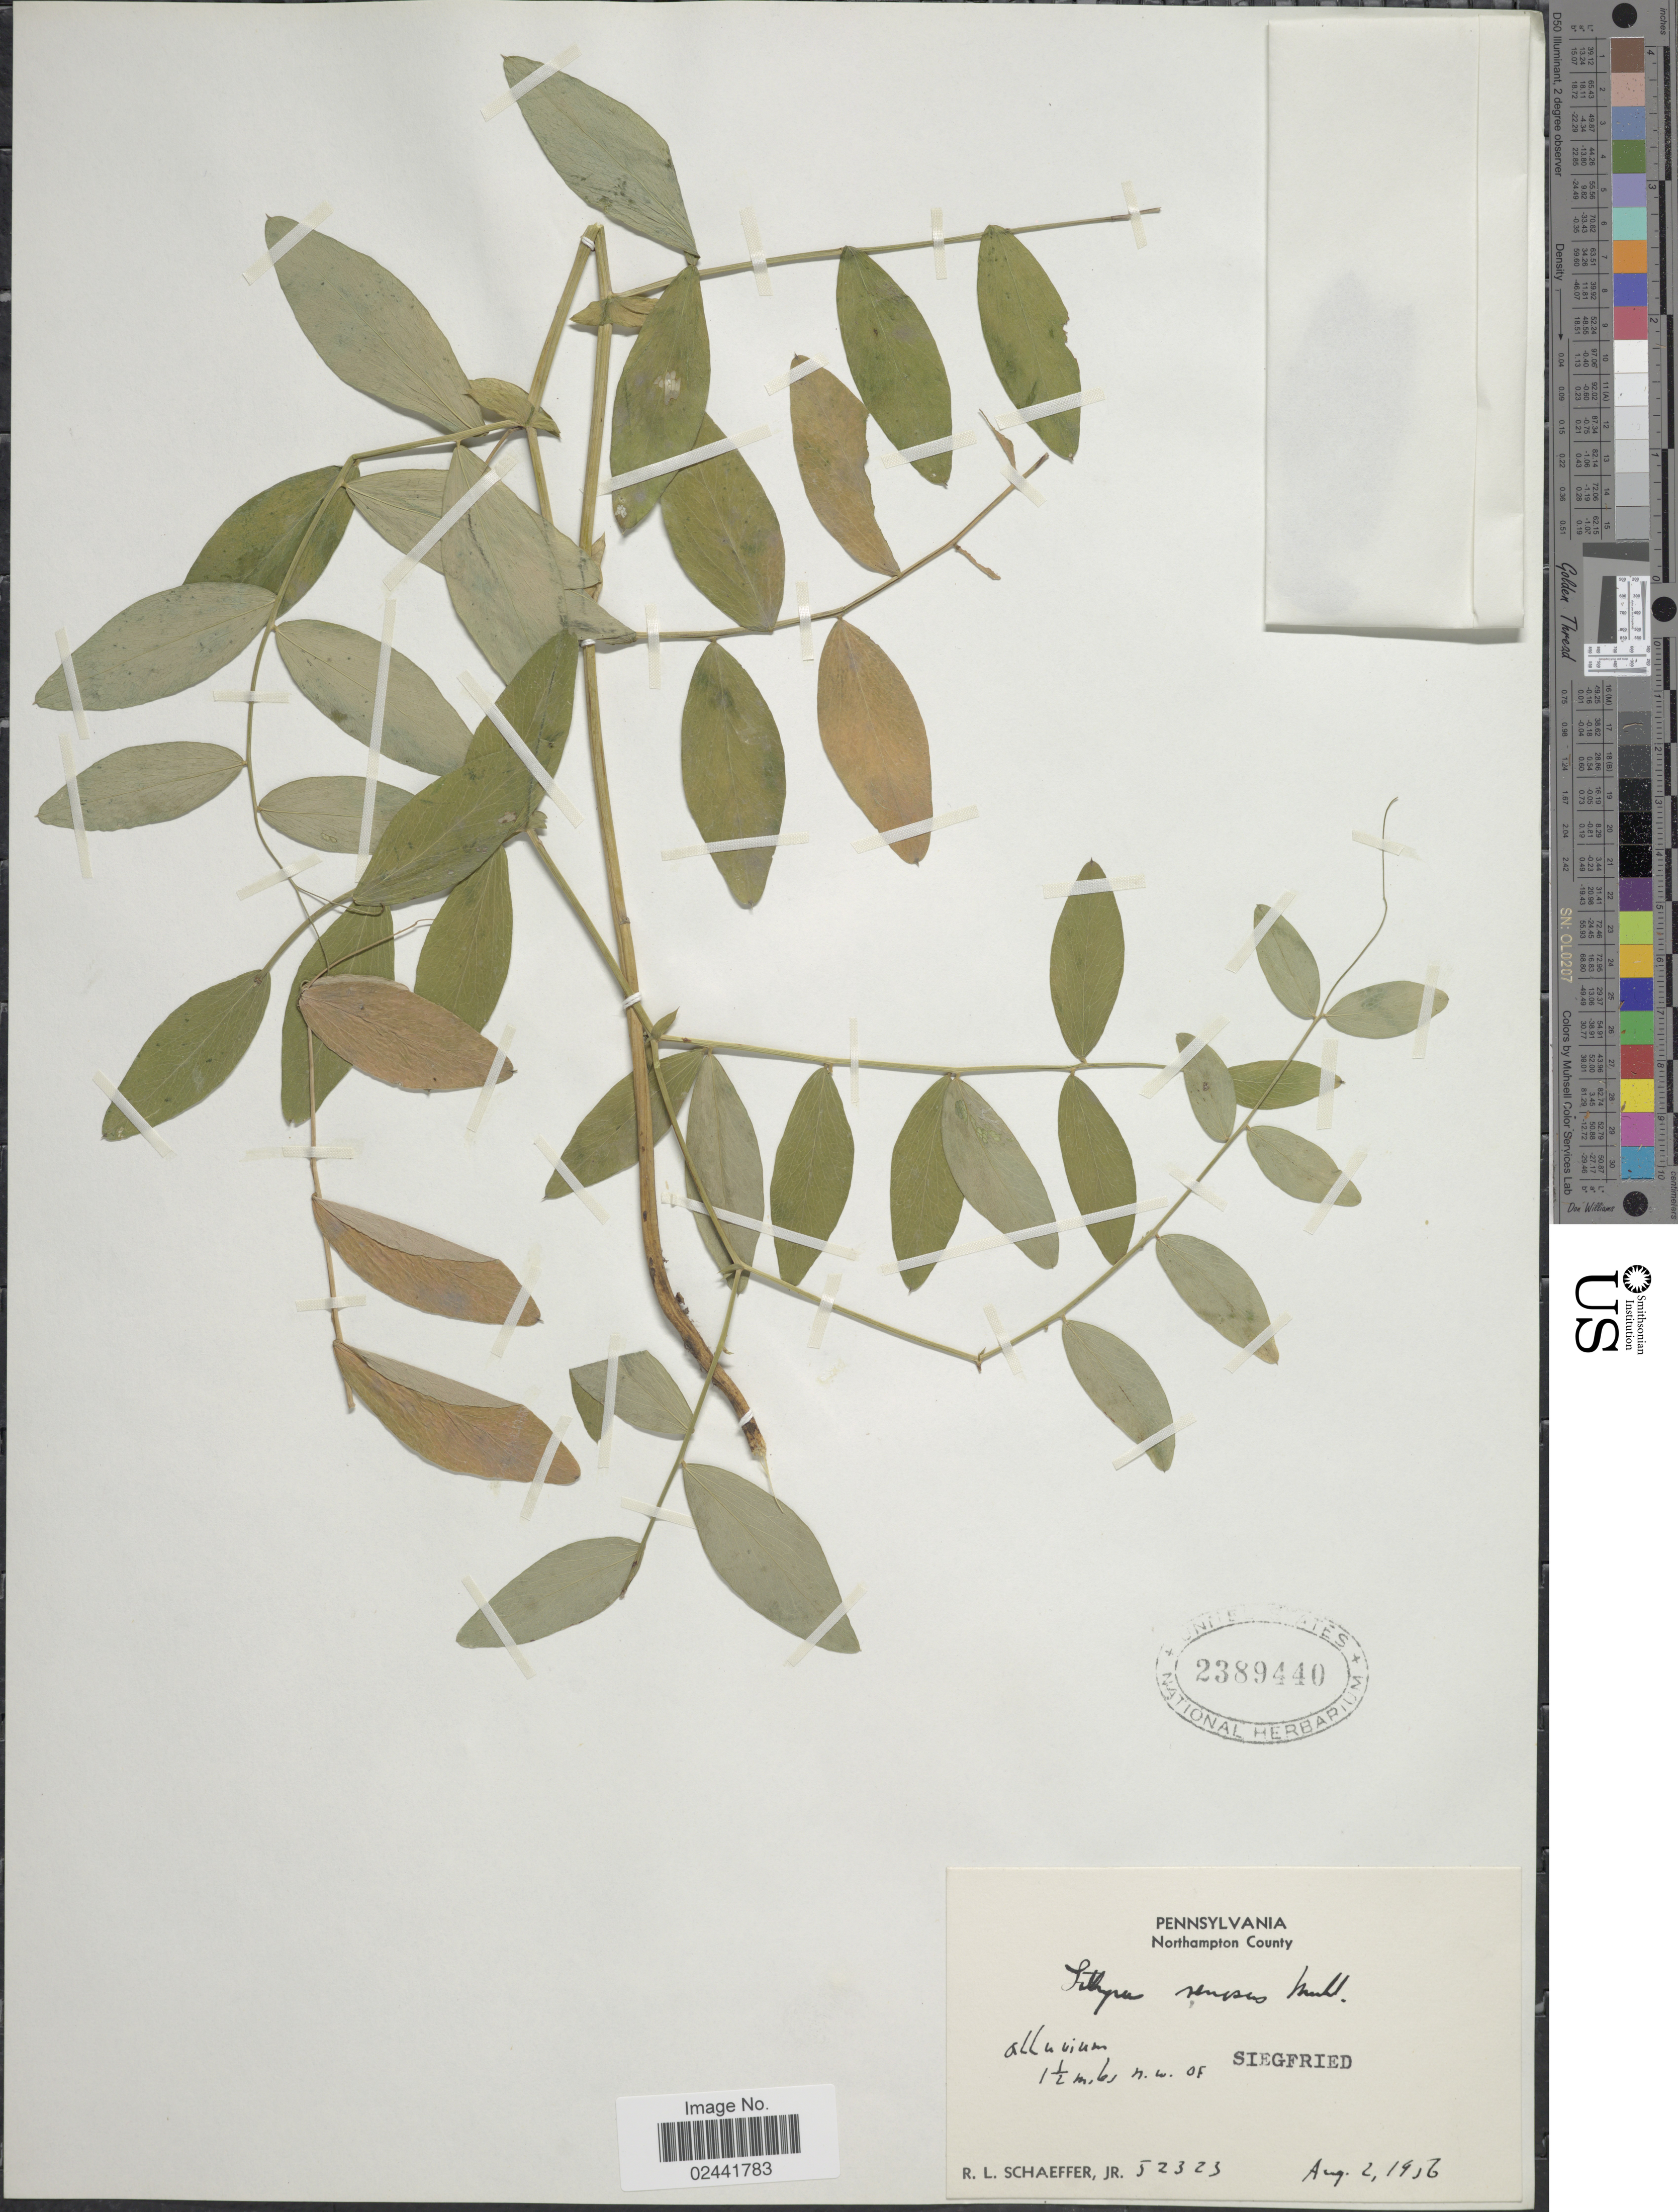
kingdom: Plantae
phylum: Tracheophyta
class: Magnoliopsida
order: Fabales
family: Fabaceae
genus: Lathyrus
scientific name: Lathyrus venosus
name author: Muhl. ex Willd.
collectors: R. L. Schaeffer Jr.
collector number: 52323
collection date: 1956-08-02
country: United States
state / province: Pennsylvania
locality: Northampton County. 1 1/2 m.6, n.w. of Siegfried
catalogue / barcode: US 2389440